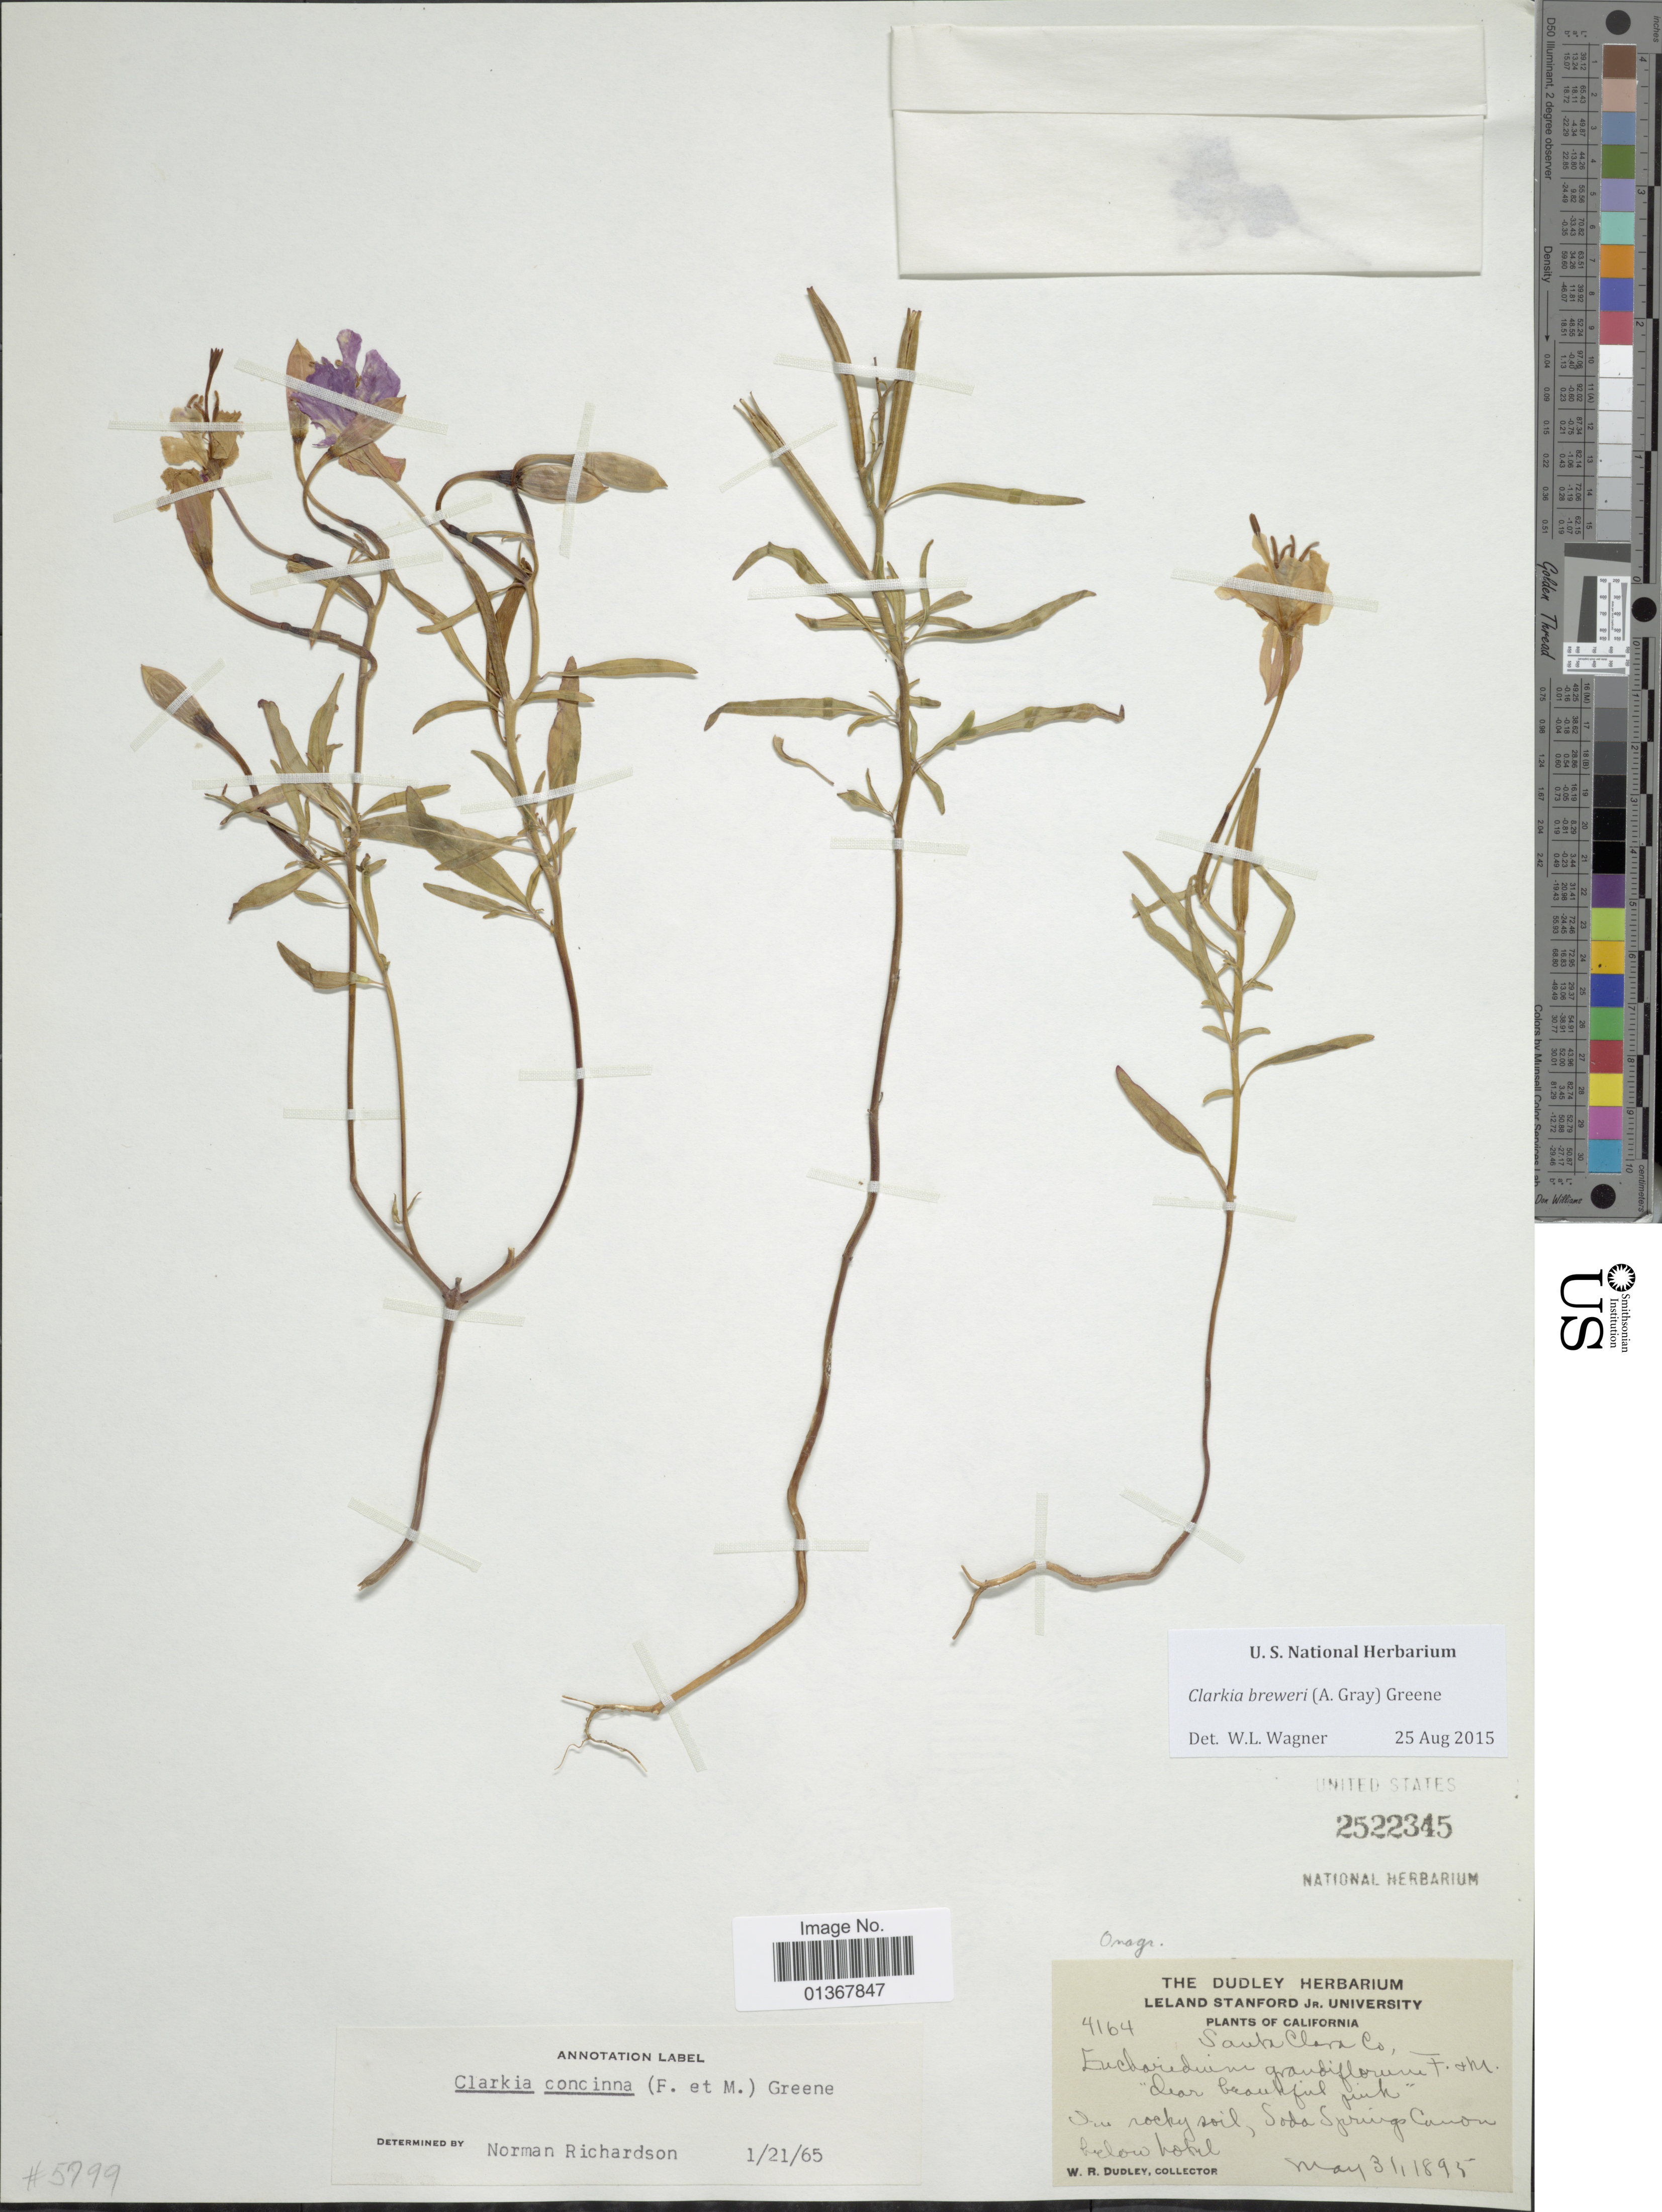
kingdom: Plantae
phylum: Tracheophyta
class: Magnoliopsida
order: Myrtales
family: Onagraceae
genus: Clarkia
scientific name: Clarkia breweri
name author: (A. Gray) Greene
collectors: W. Dudley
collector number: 4164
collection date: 1895-05-31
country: United States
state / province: California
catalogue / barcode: US 2522345